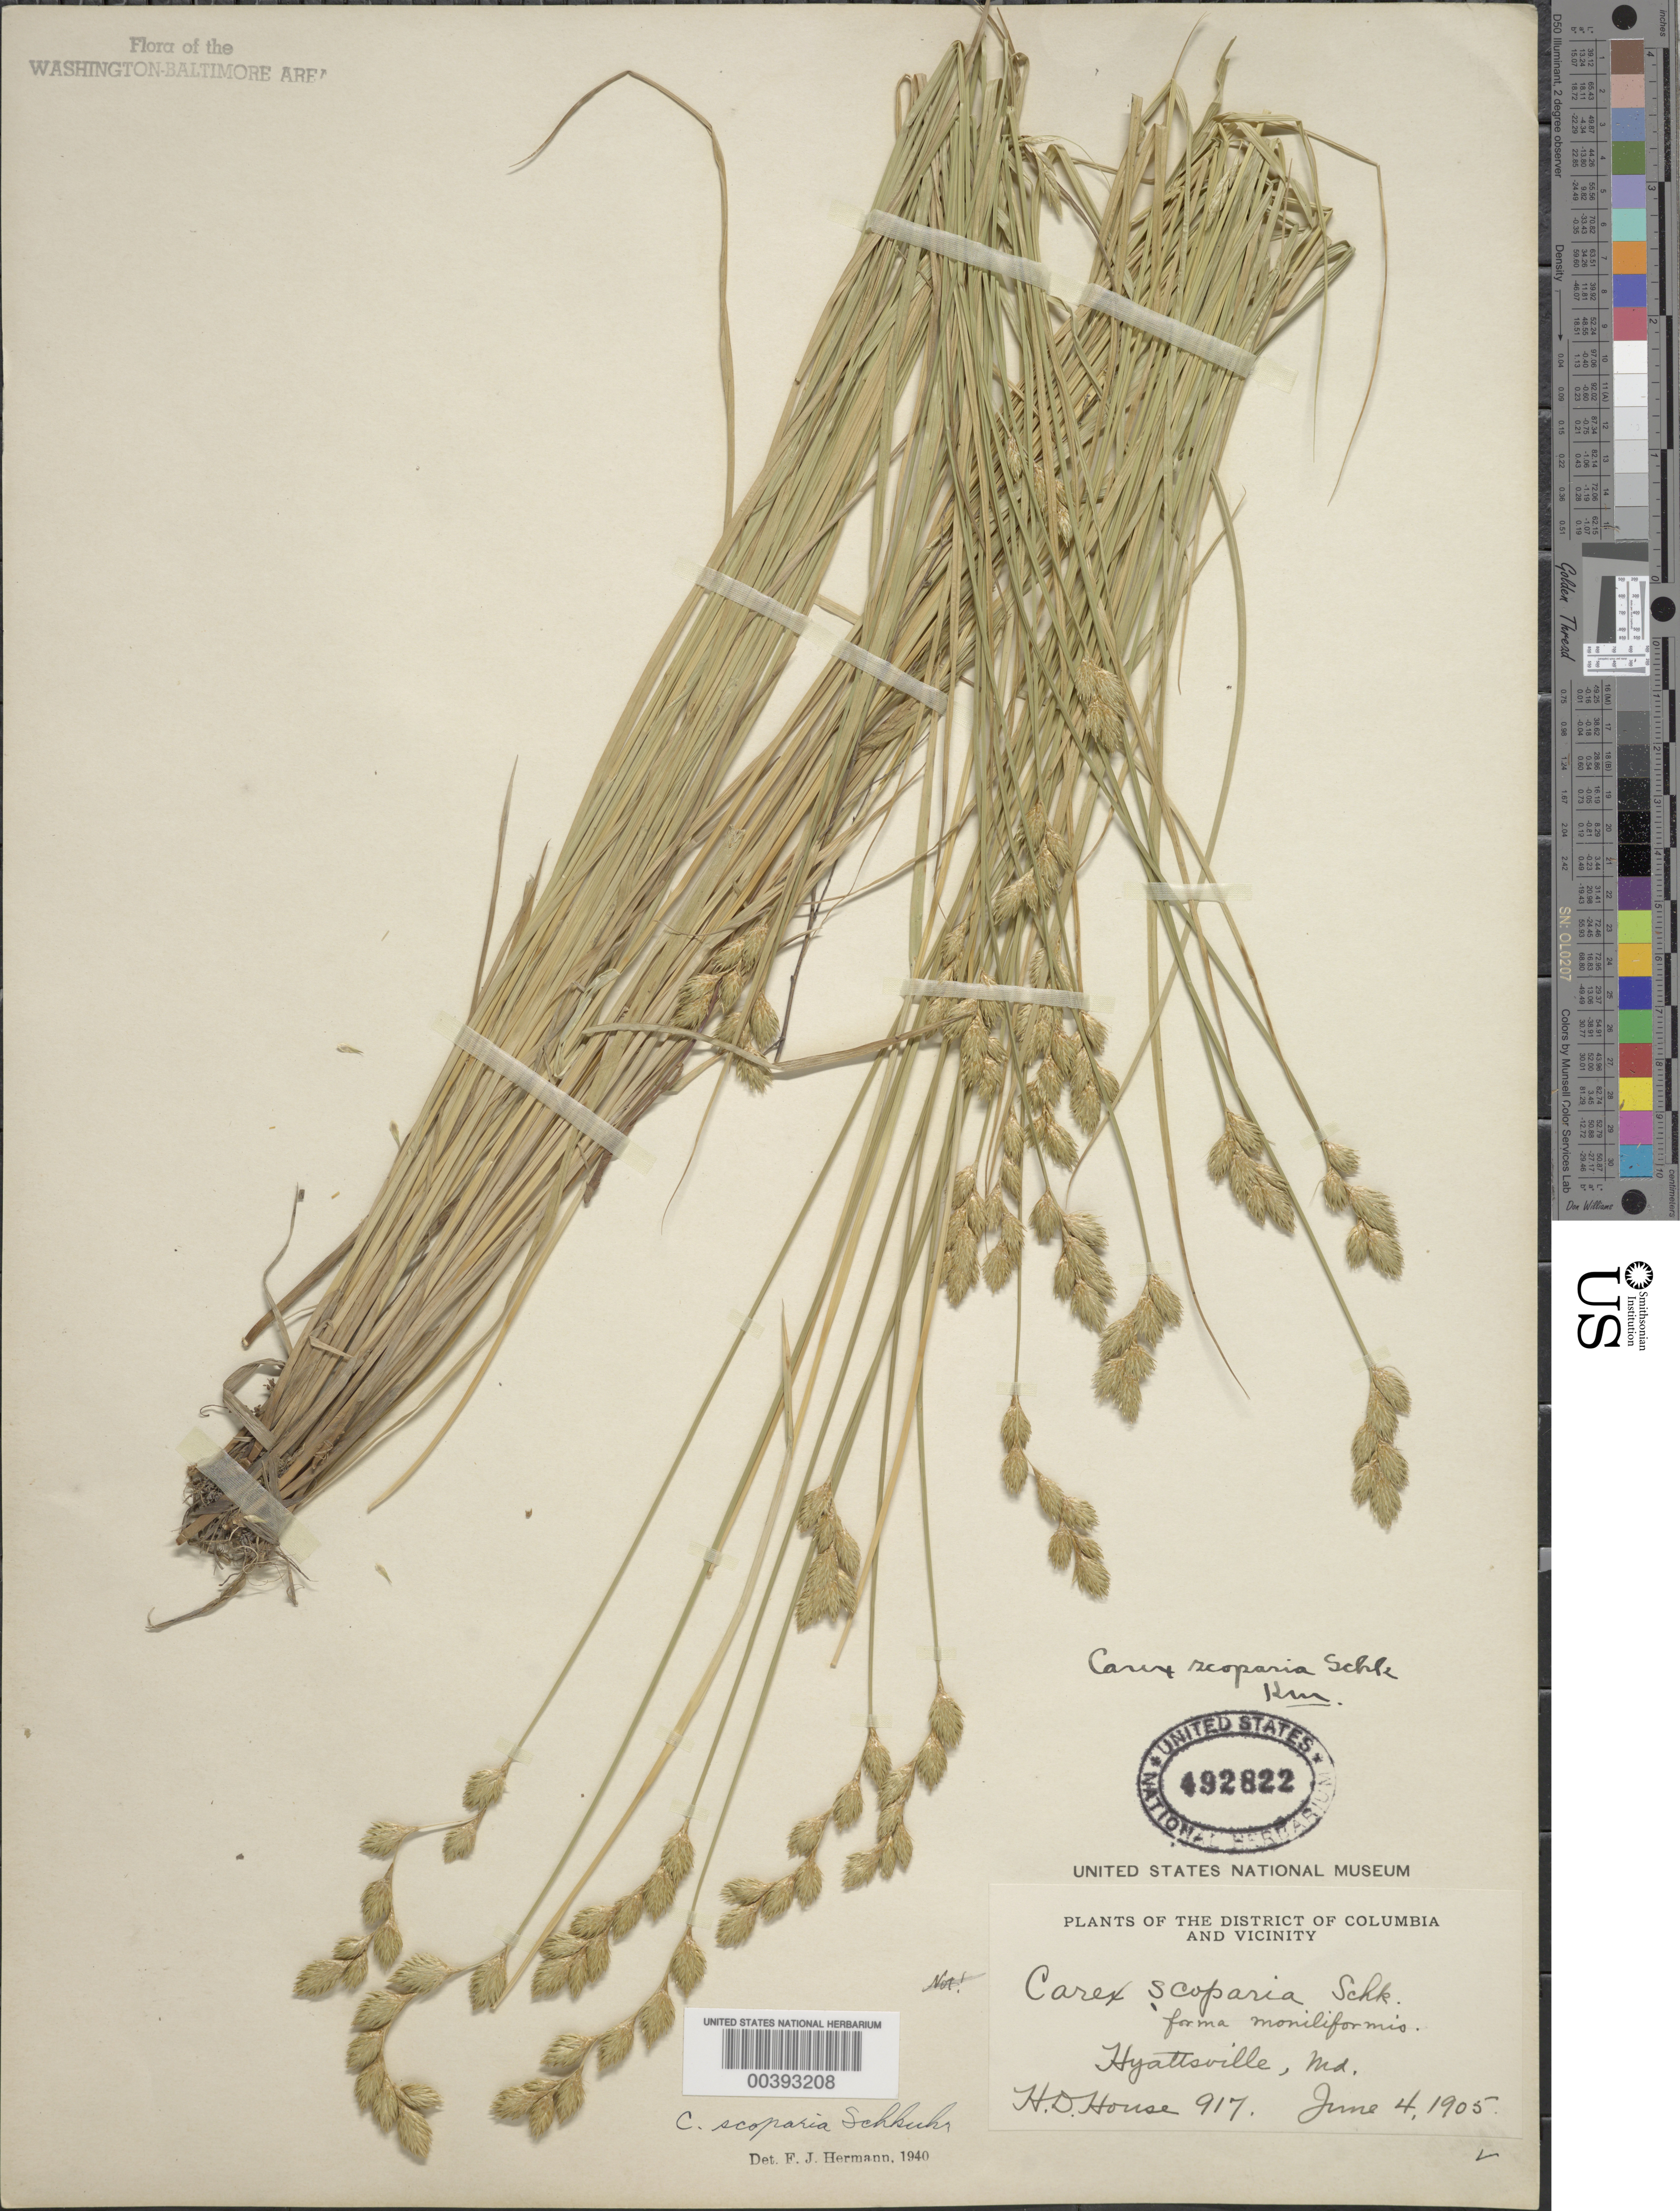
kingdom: Plantae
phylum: Tracheophyta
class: Liliopsida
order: Poales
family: Cyperaceae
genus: Carex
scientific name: Carex scoparia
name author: Schkuhr ex Willd.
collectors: H. D. House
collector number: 917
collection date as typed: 04 Jun 1905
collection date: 1905-06-04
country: United States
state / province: Maryland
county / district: Prince George's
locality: Hyattsville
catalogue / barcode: US 492822